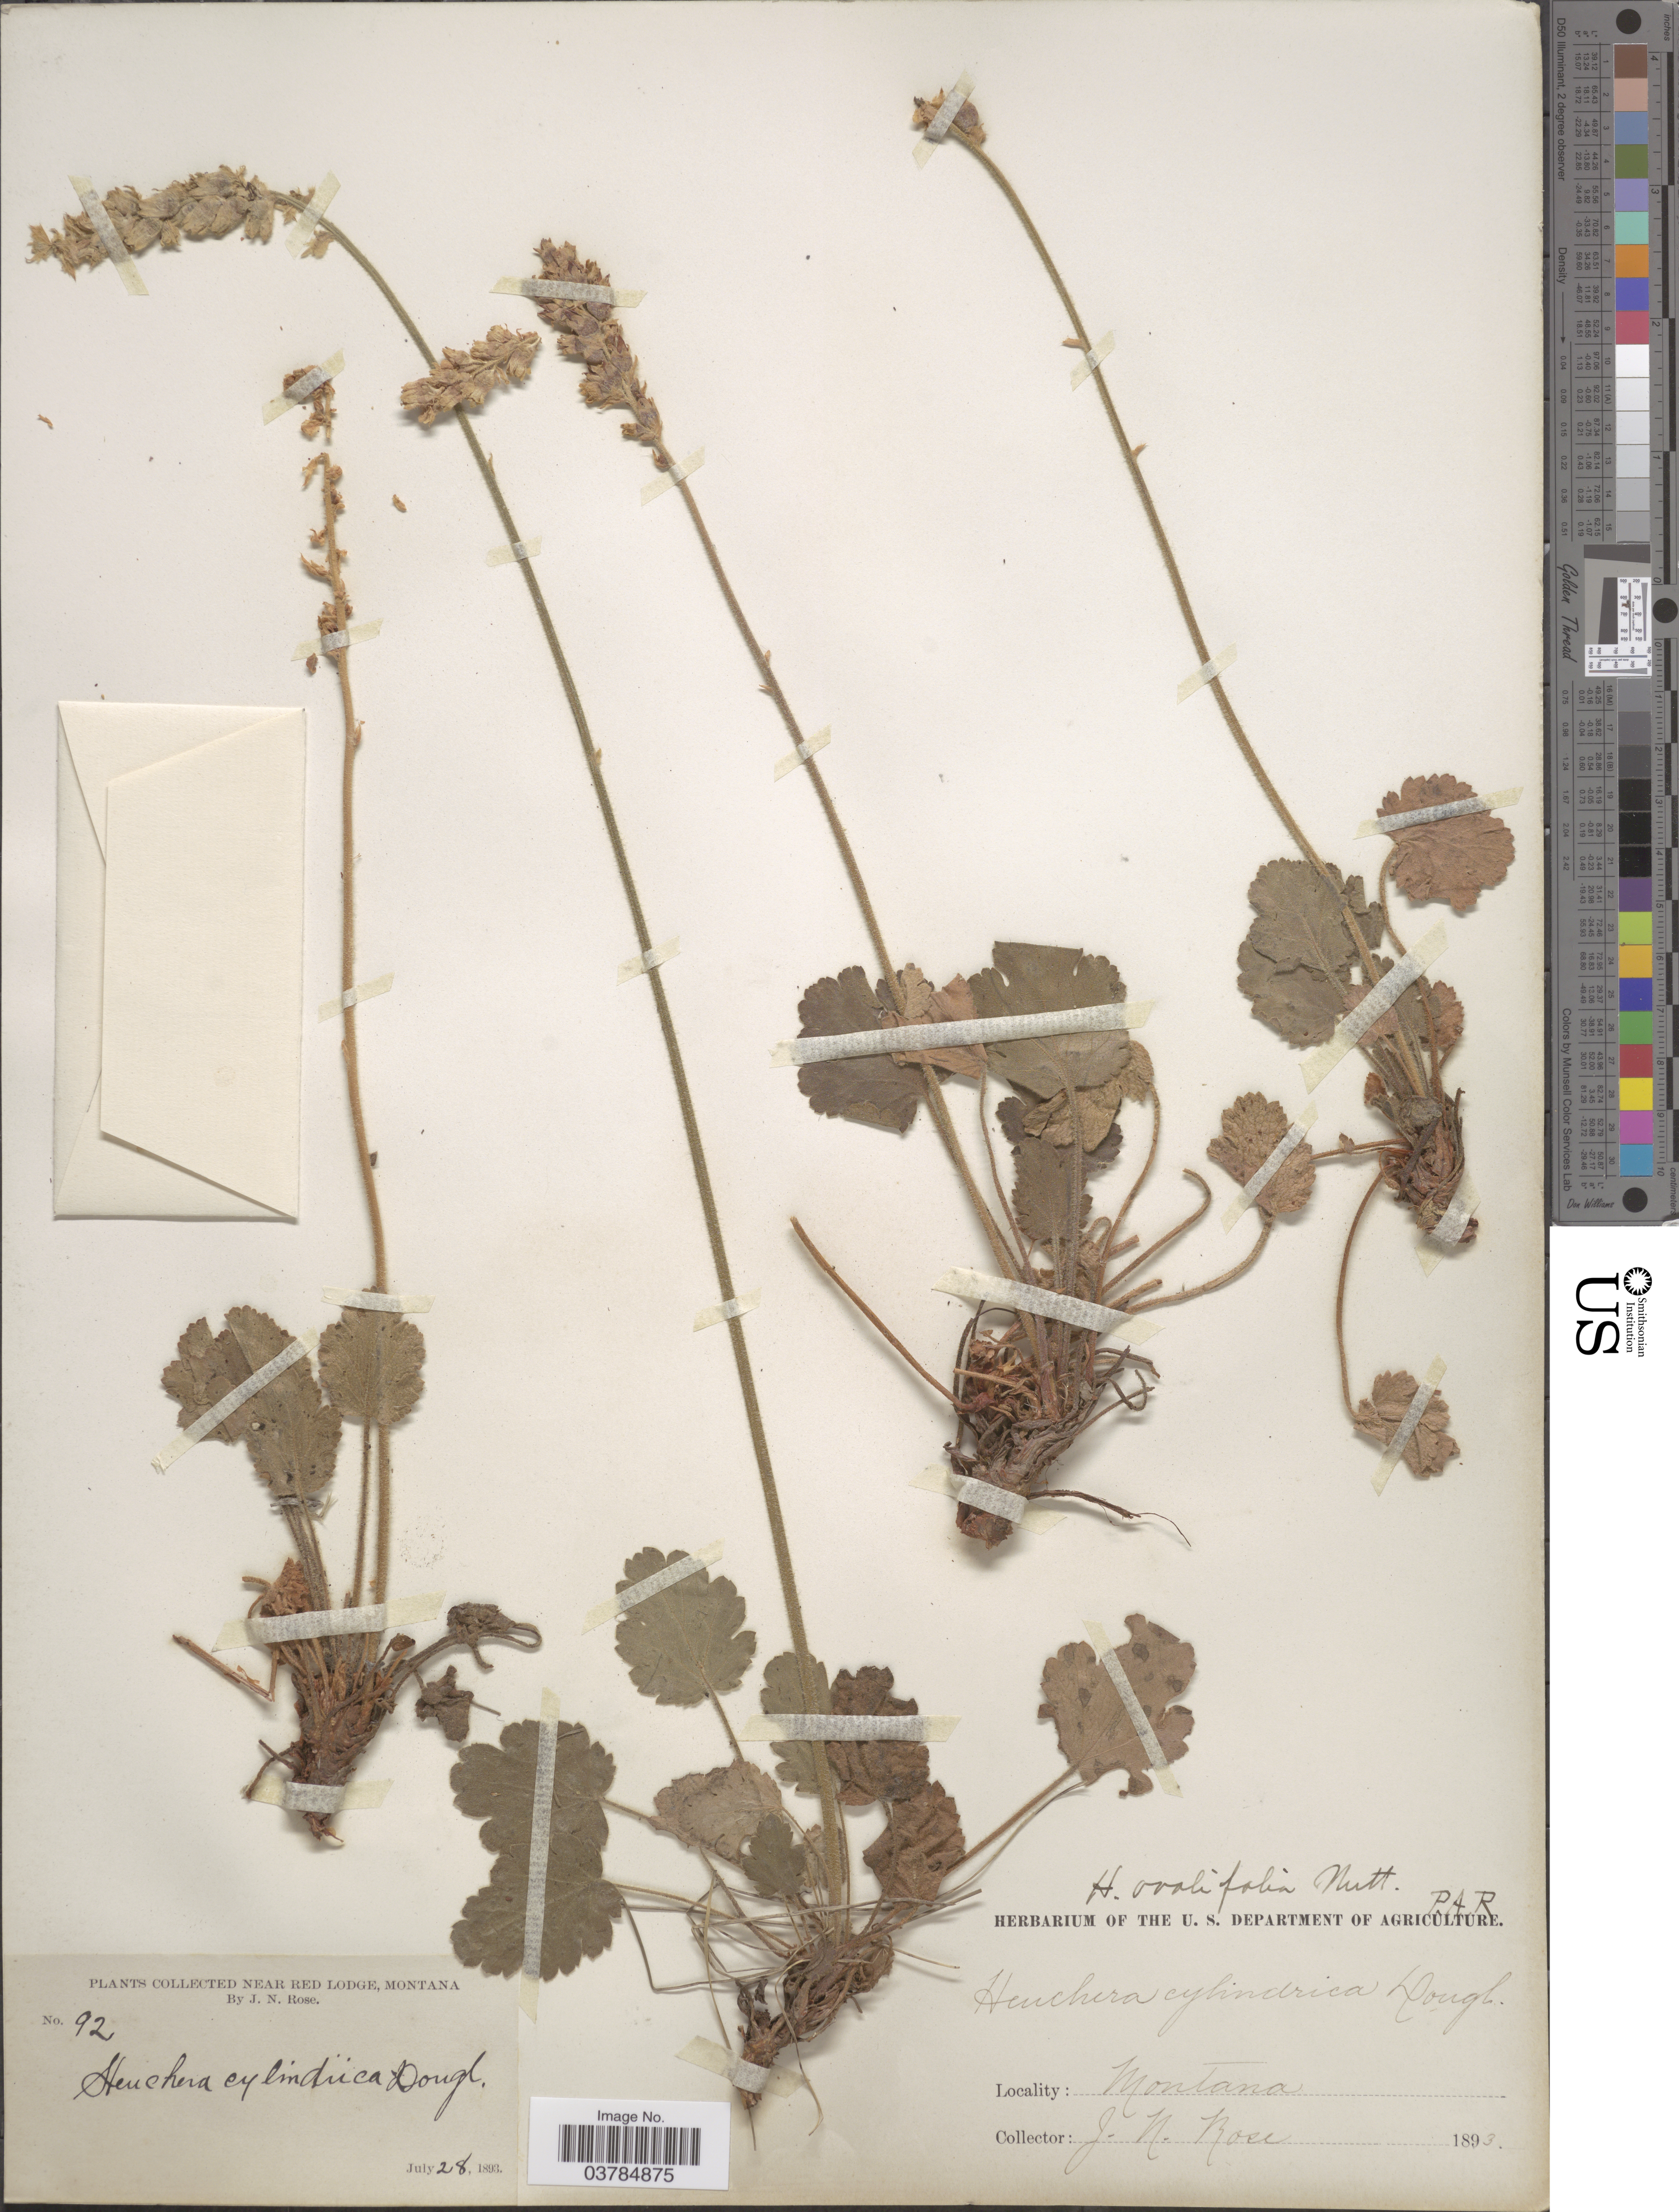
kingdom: Plantae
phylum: Tracheophyta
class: Magnoliopsida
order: Saxifragales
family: Saxifragaceae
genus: Heuchera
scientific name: Heuchera ovalifolia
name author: Torr. & A. Gray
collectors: J. N. Rose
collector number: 92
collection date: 1893-07-28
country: United States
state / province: Montana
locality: Near Red Lodge.